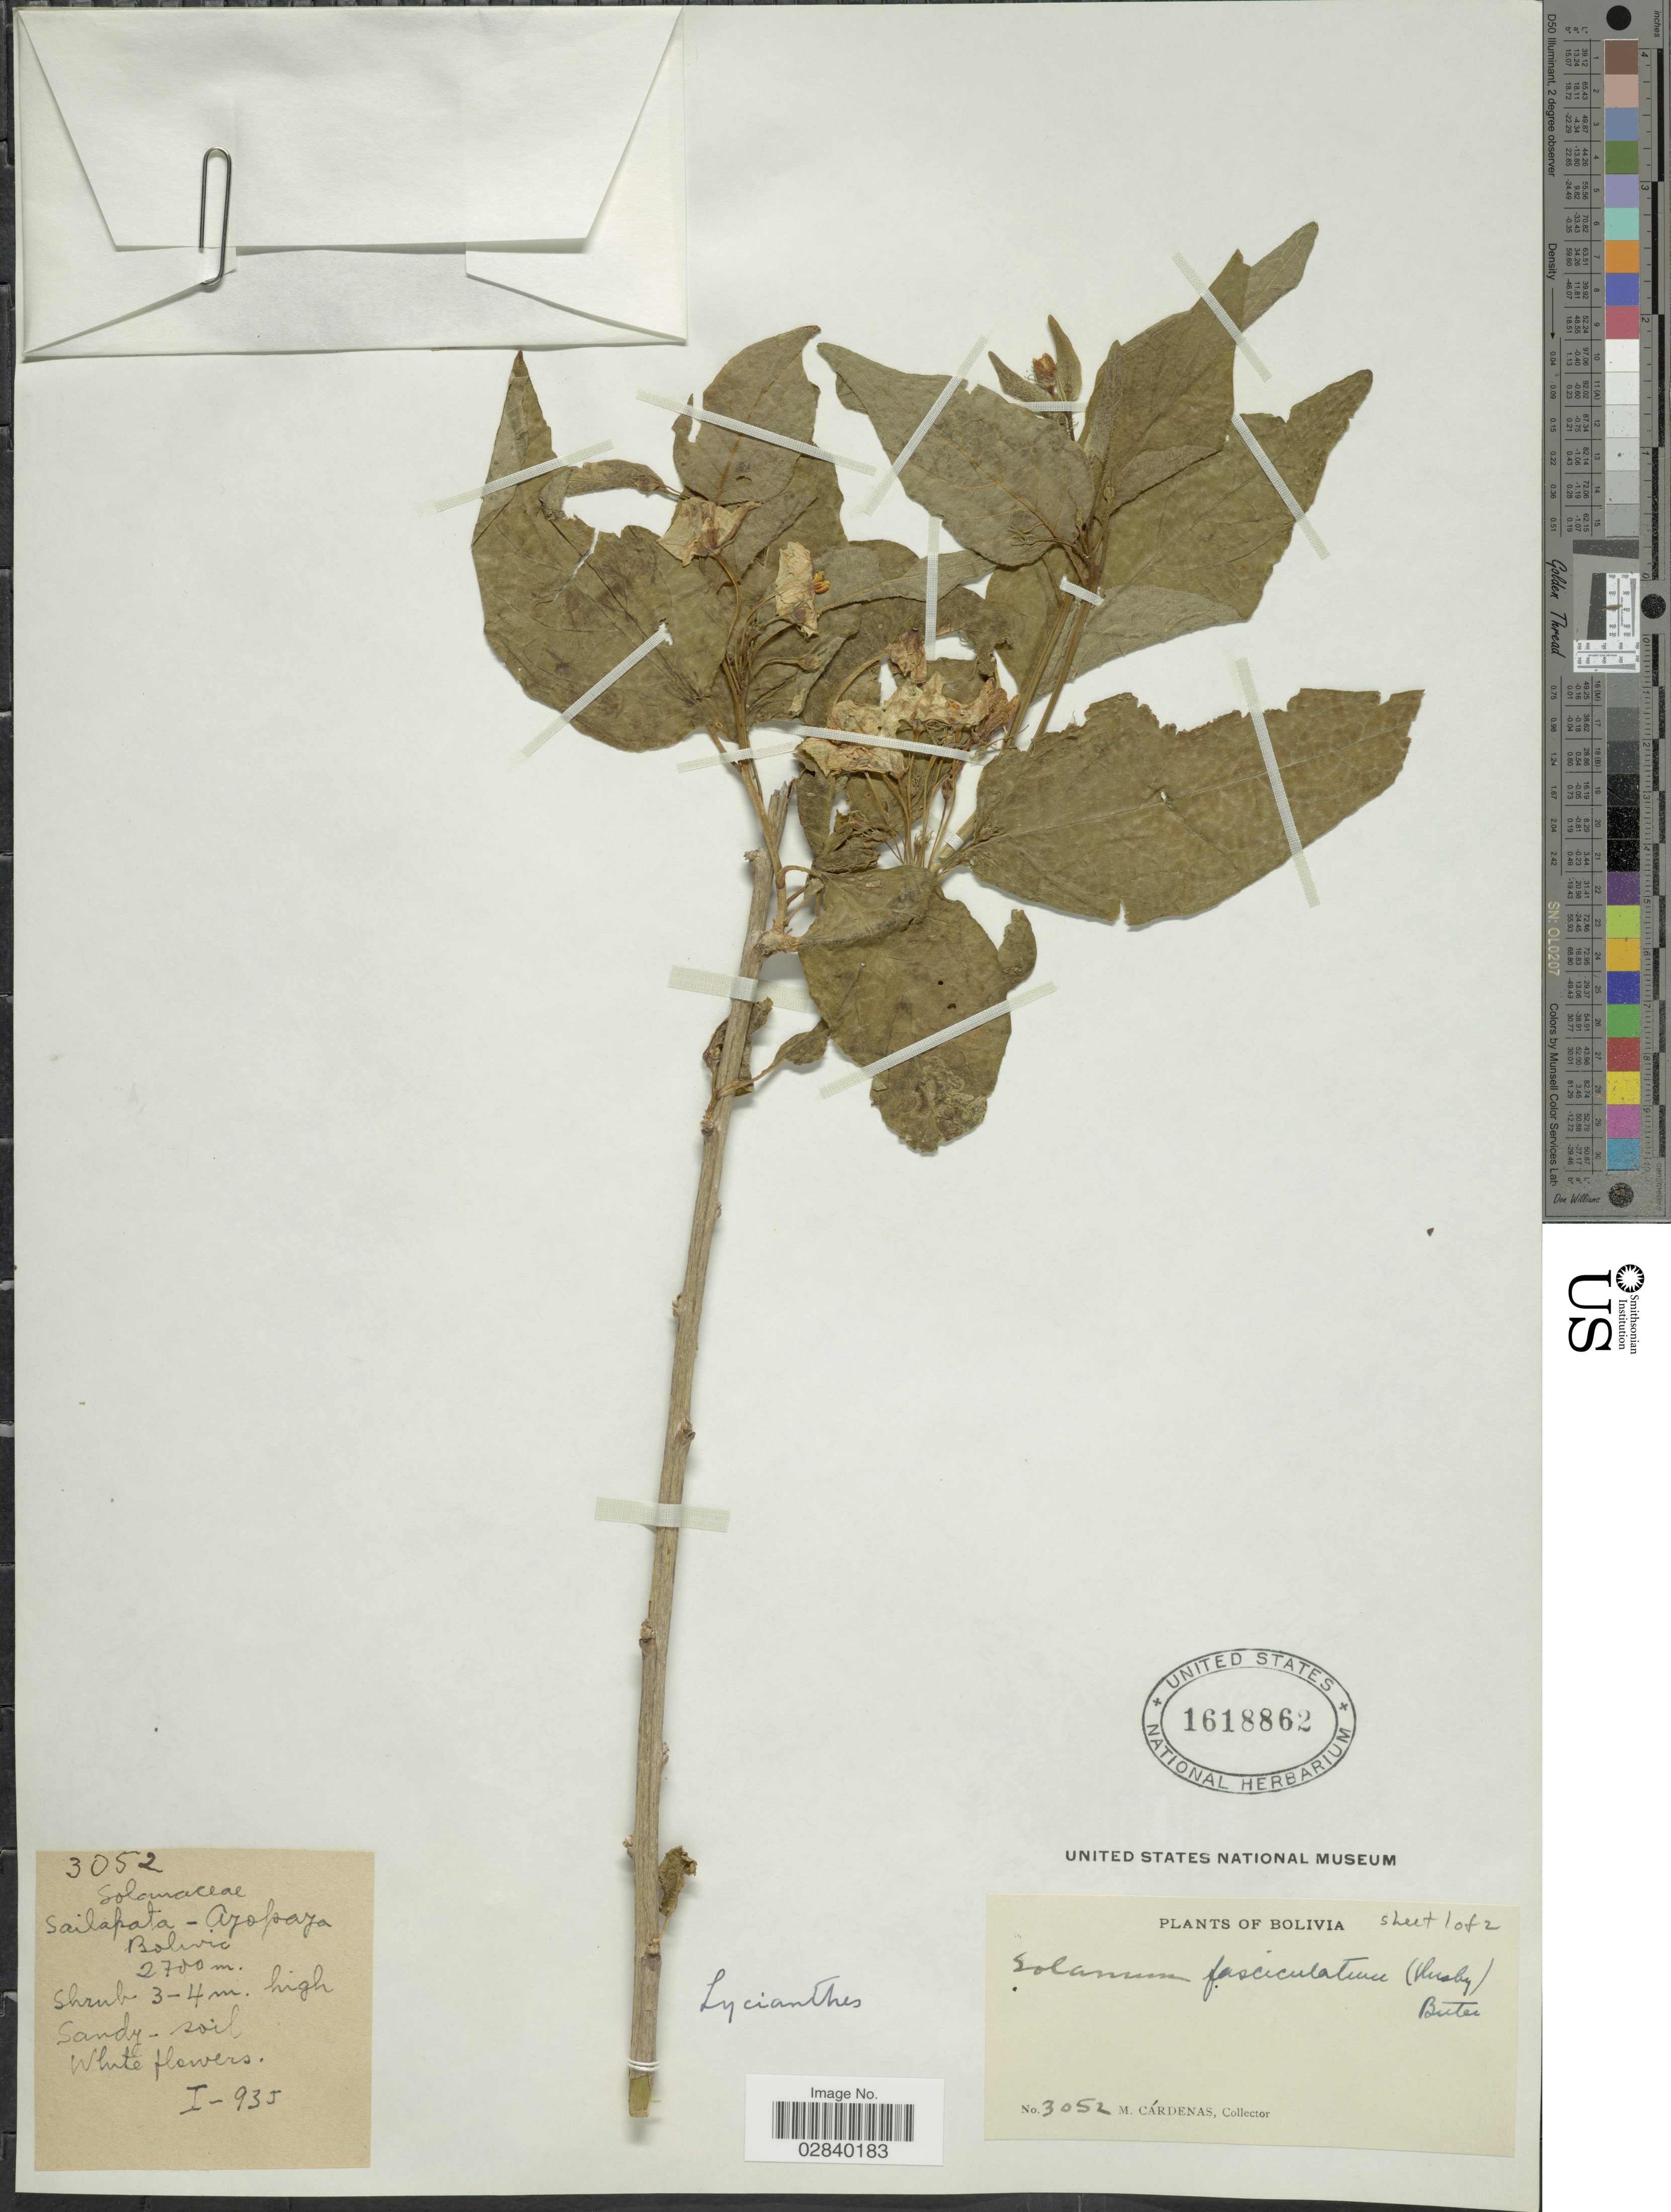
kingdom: Plantae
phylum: Tracheophyta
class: Magnoliopsida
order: Solanales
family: Solanaceae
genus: Lycianthes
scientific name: Lycianthes fasciculata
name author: (Rusby) Bitter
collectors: M. Cárdenas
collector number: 3052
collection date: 1935-01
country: Bolivia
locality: Sailapata - Ayopaya.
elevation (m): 2700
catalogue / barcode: US 1618862